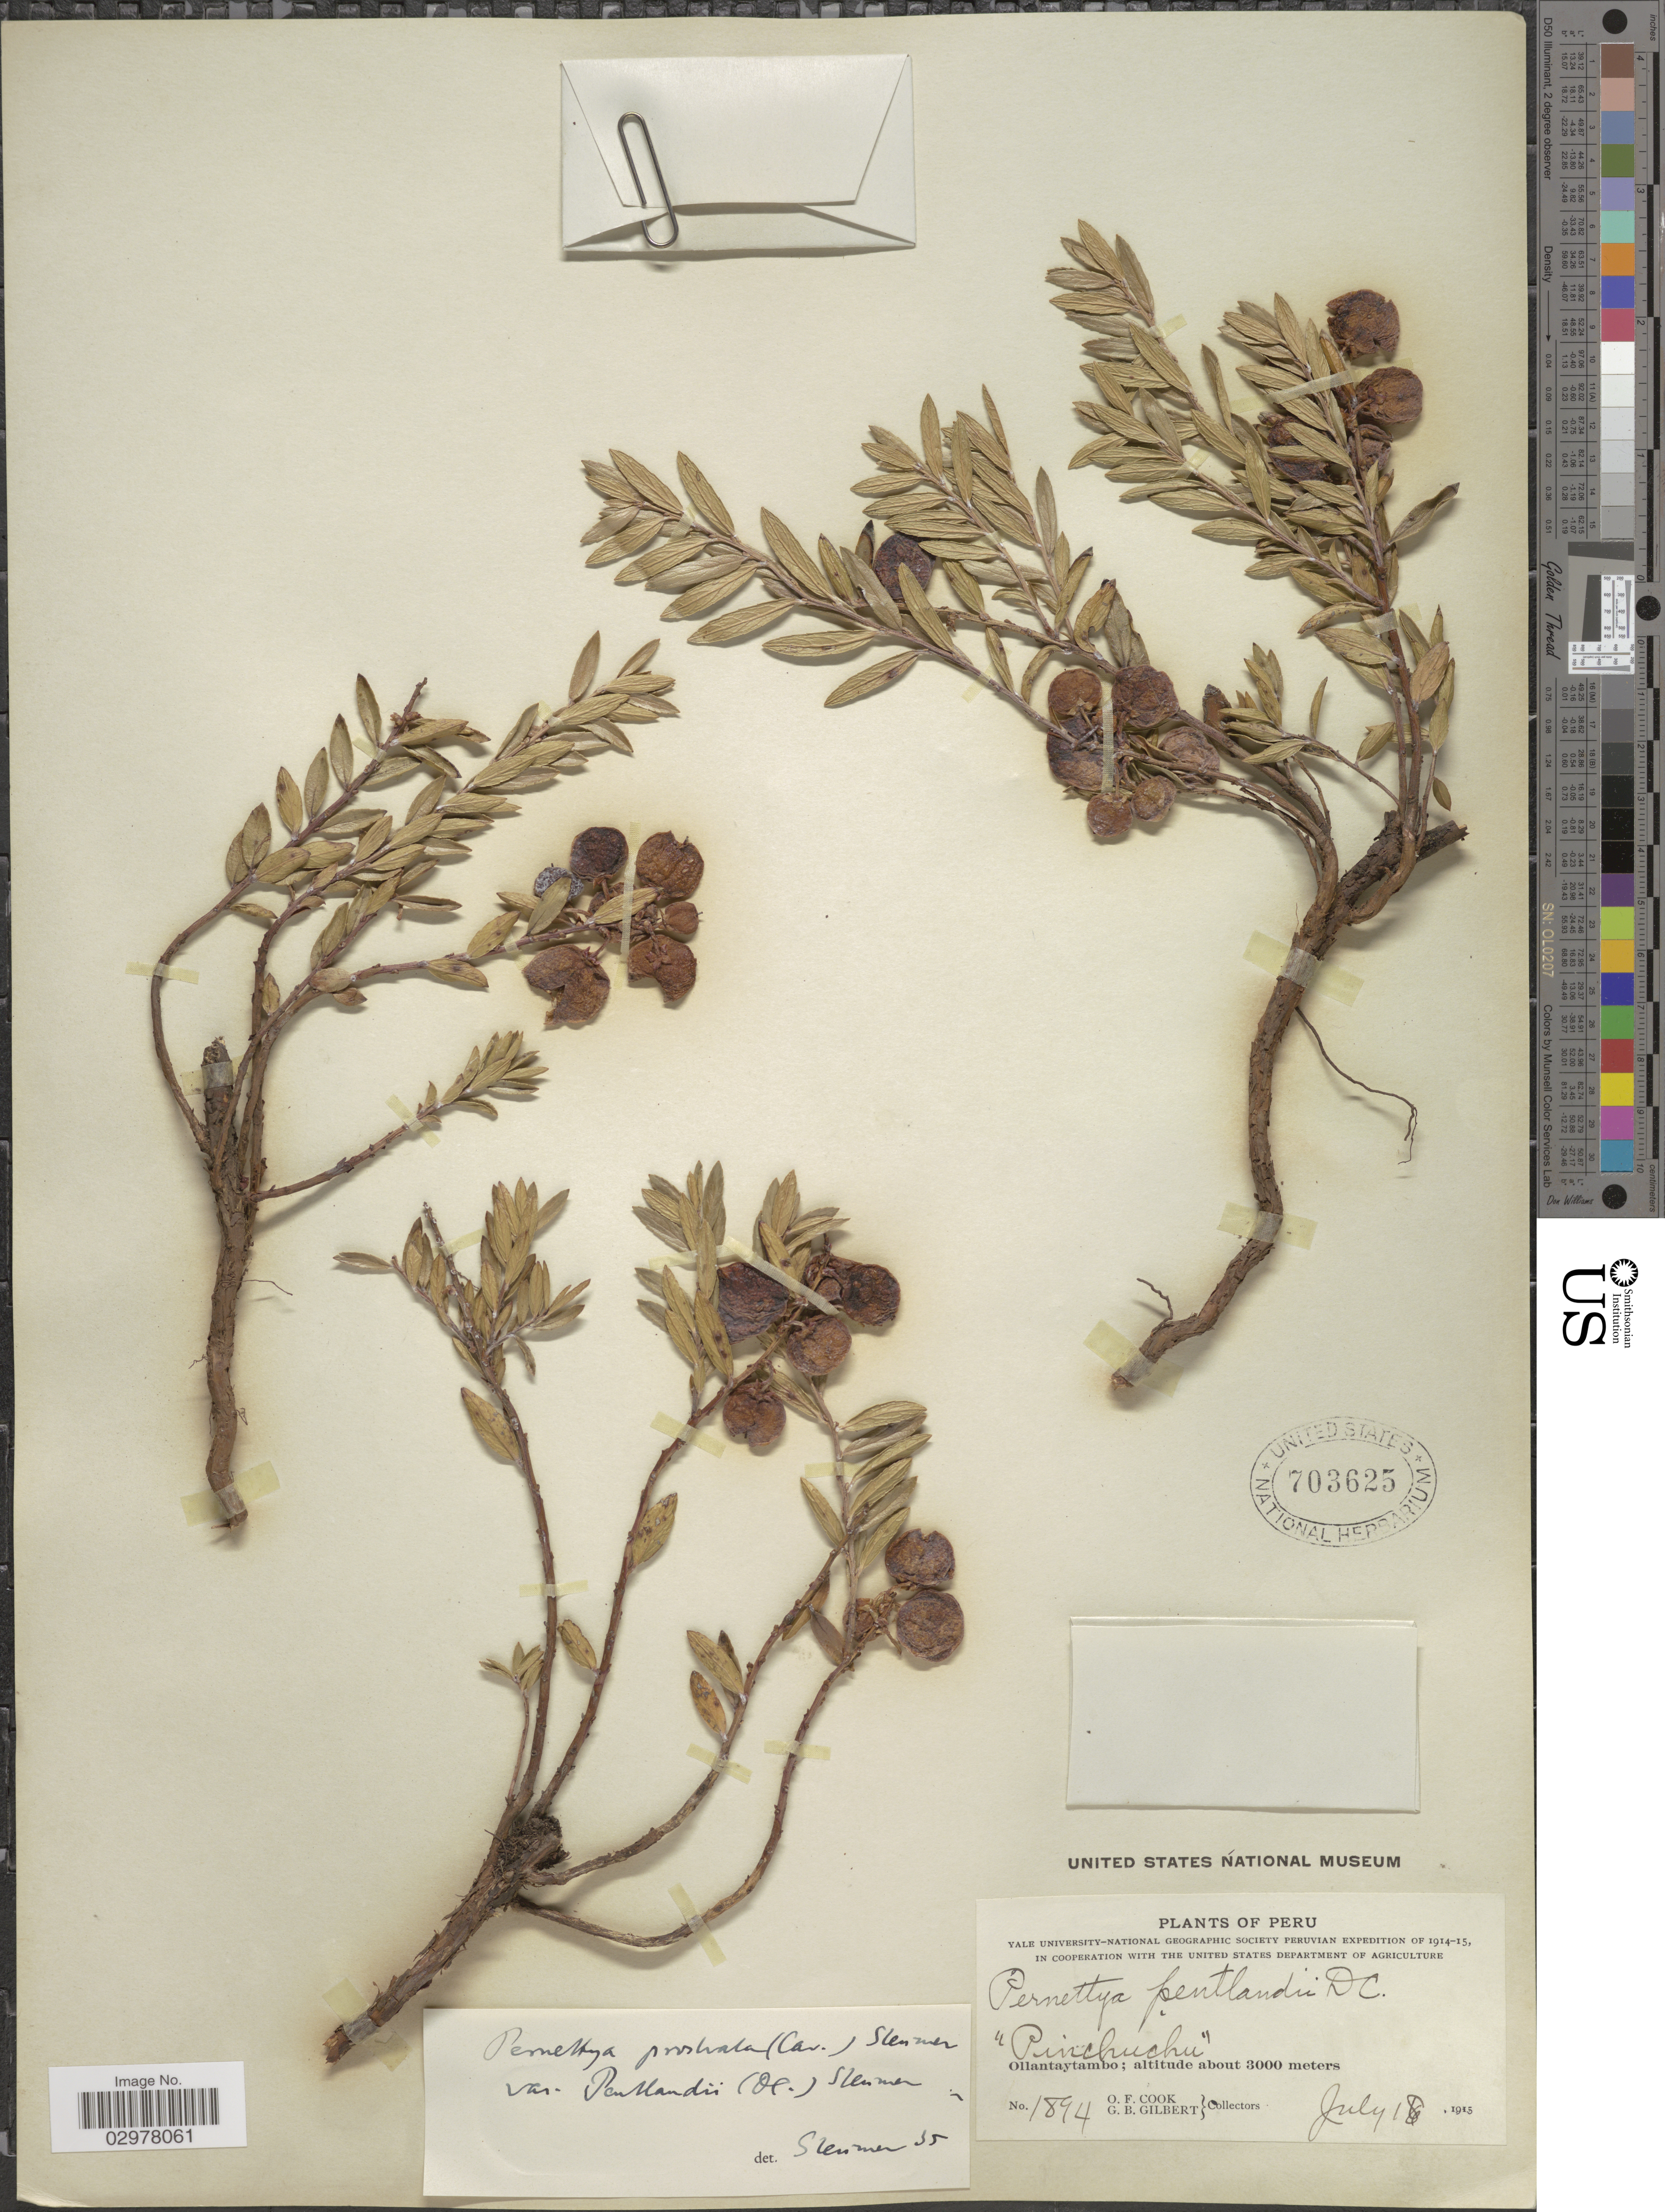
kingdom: Plantae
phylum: Tracheophyta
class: Magnoliopsida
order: Ericales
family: Ericaceae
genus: Pernettya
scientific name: Pernettya prostrata var. pentlandii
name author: (DC.) Sleumer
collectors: O. F. Cook & G. B. Gilbert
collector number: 1894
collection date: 1915-07-18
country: Peru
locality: Pinchuchu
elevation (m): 3000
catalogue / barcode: US 703625